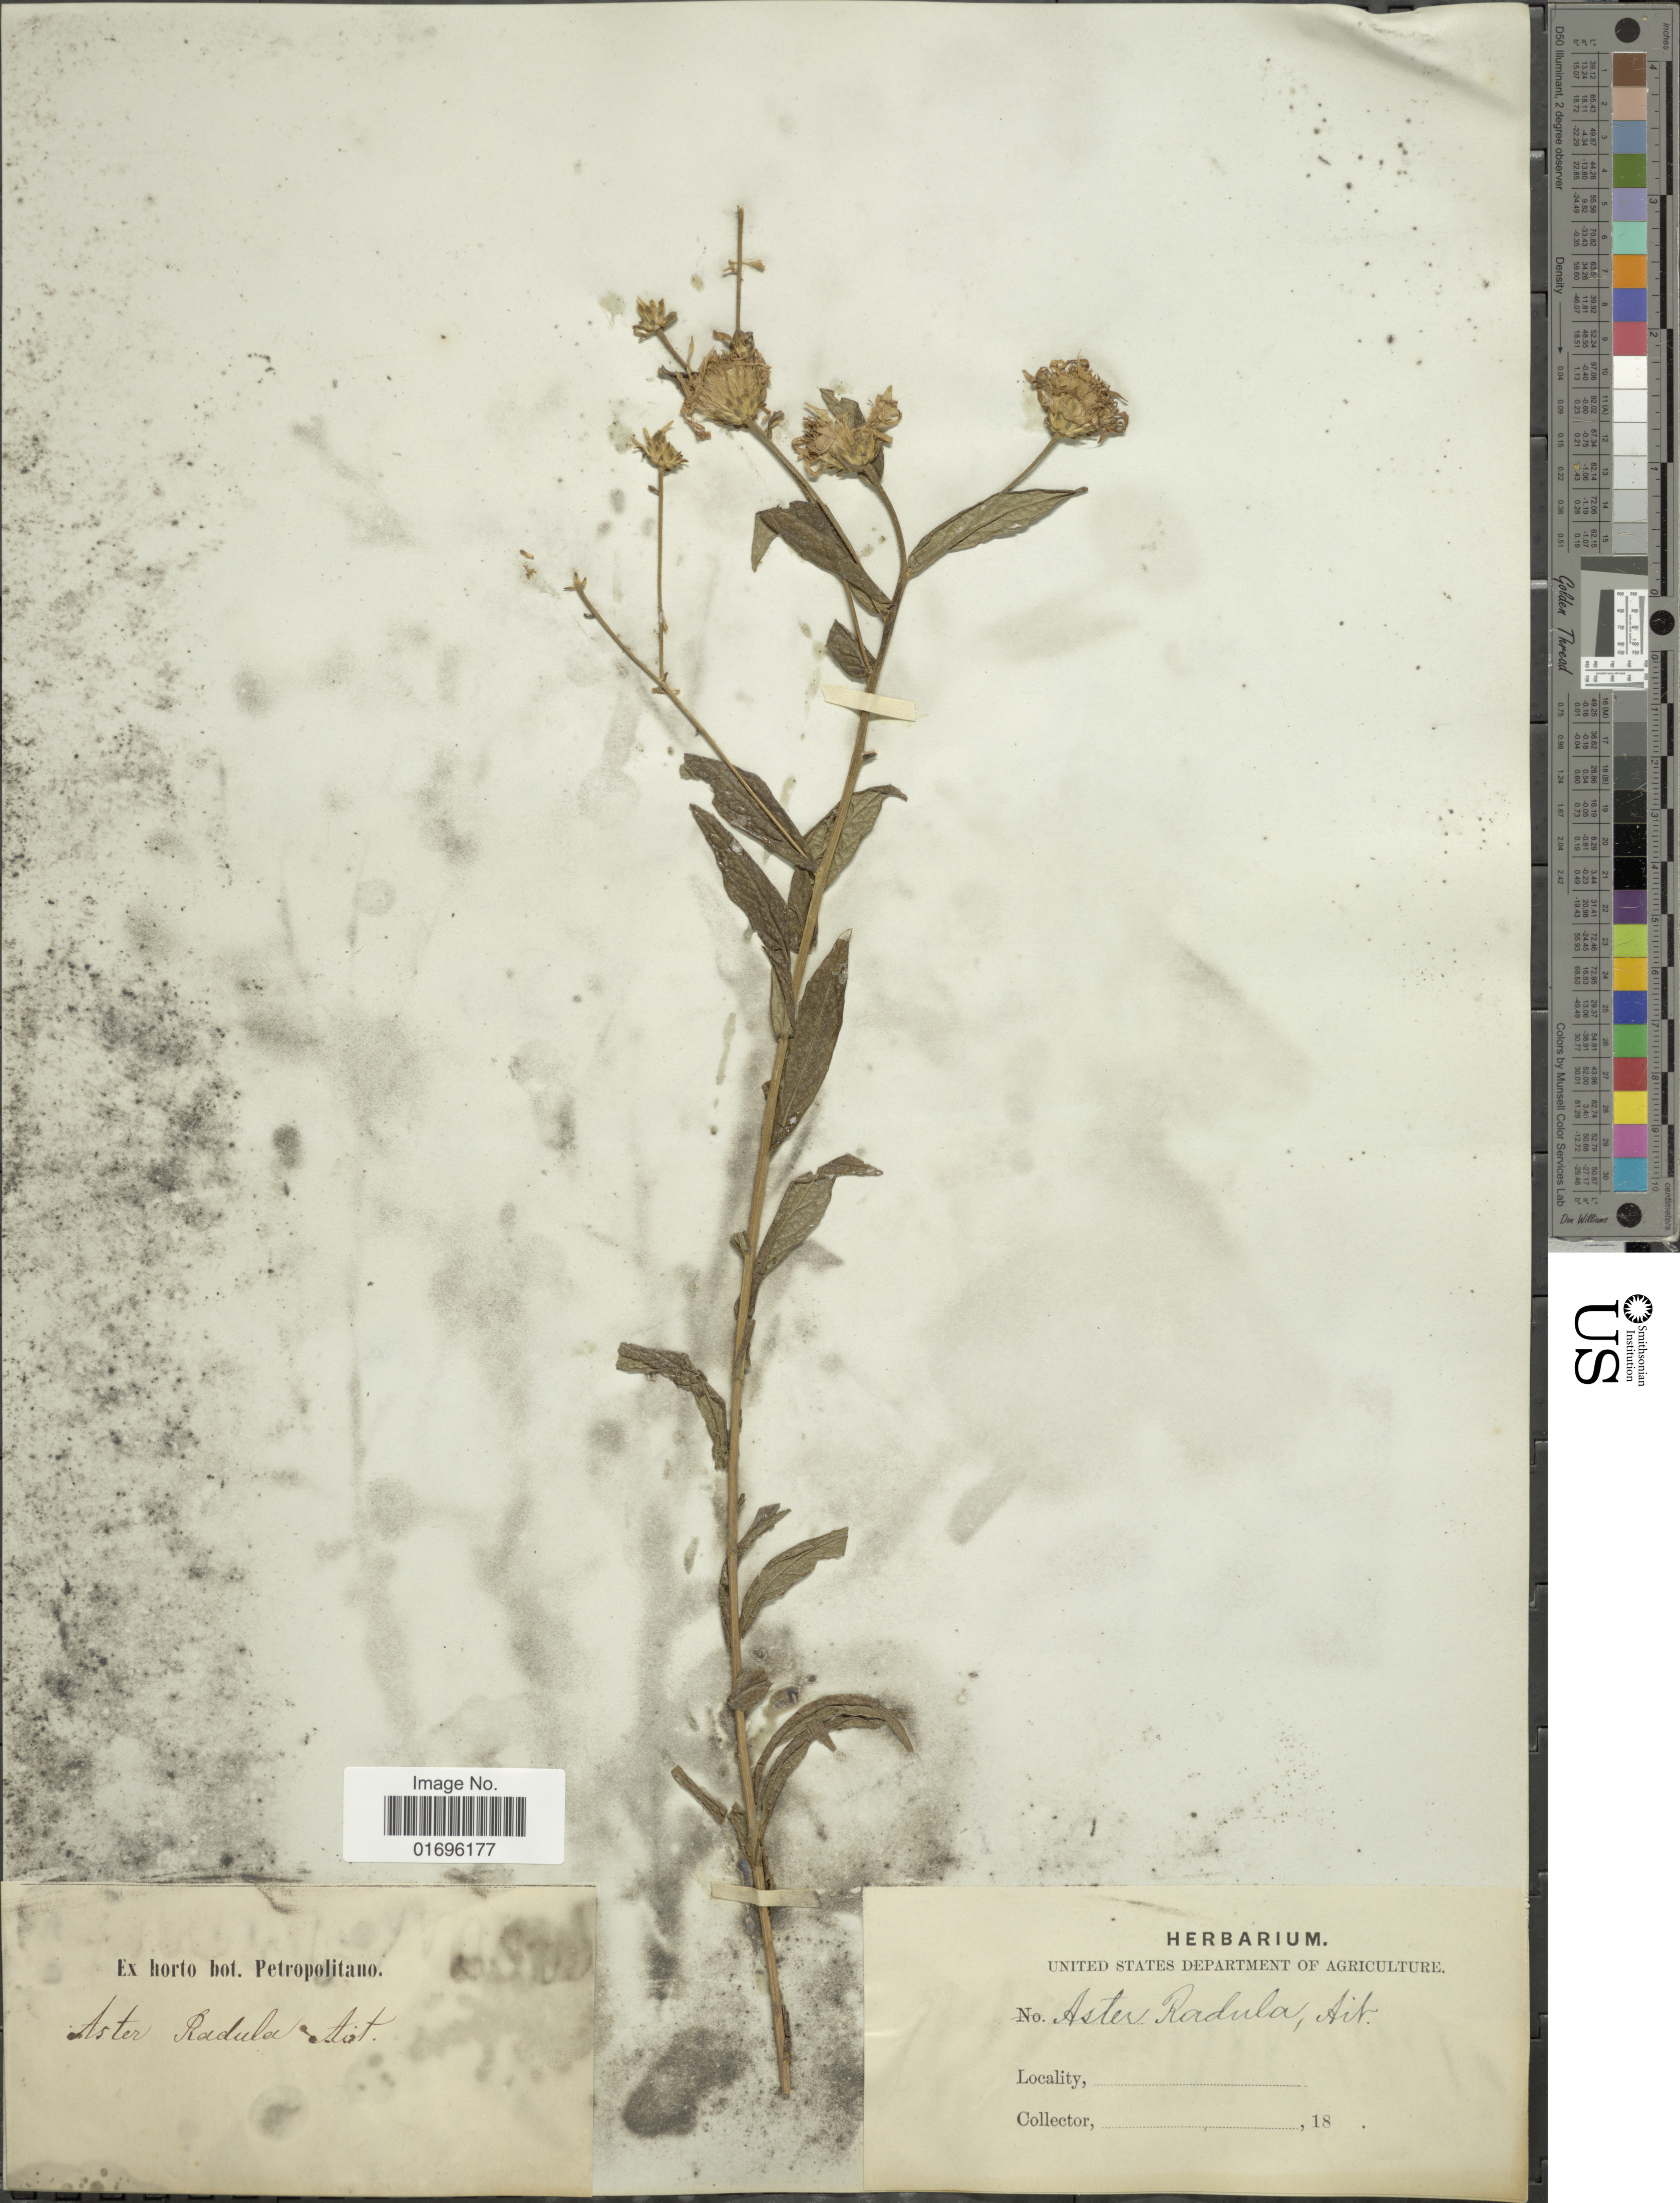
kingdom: Plantae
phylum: Tracheophyta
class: Magnoliopsida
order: Asterales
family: Asteraceae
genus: Aster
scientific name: Aster radula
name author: Aiton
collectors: United States Department of Agriculture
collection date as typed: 18